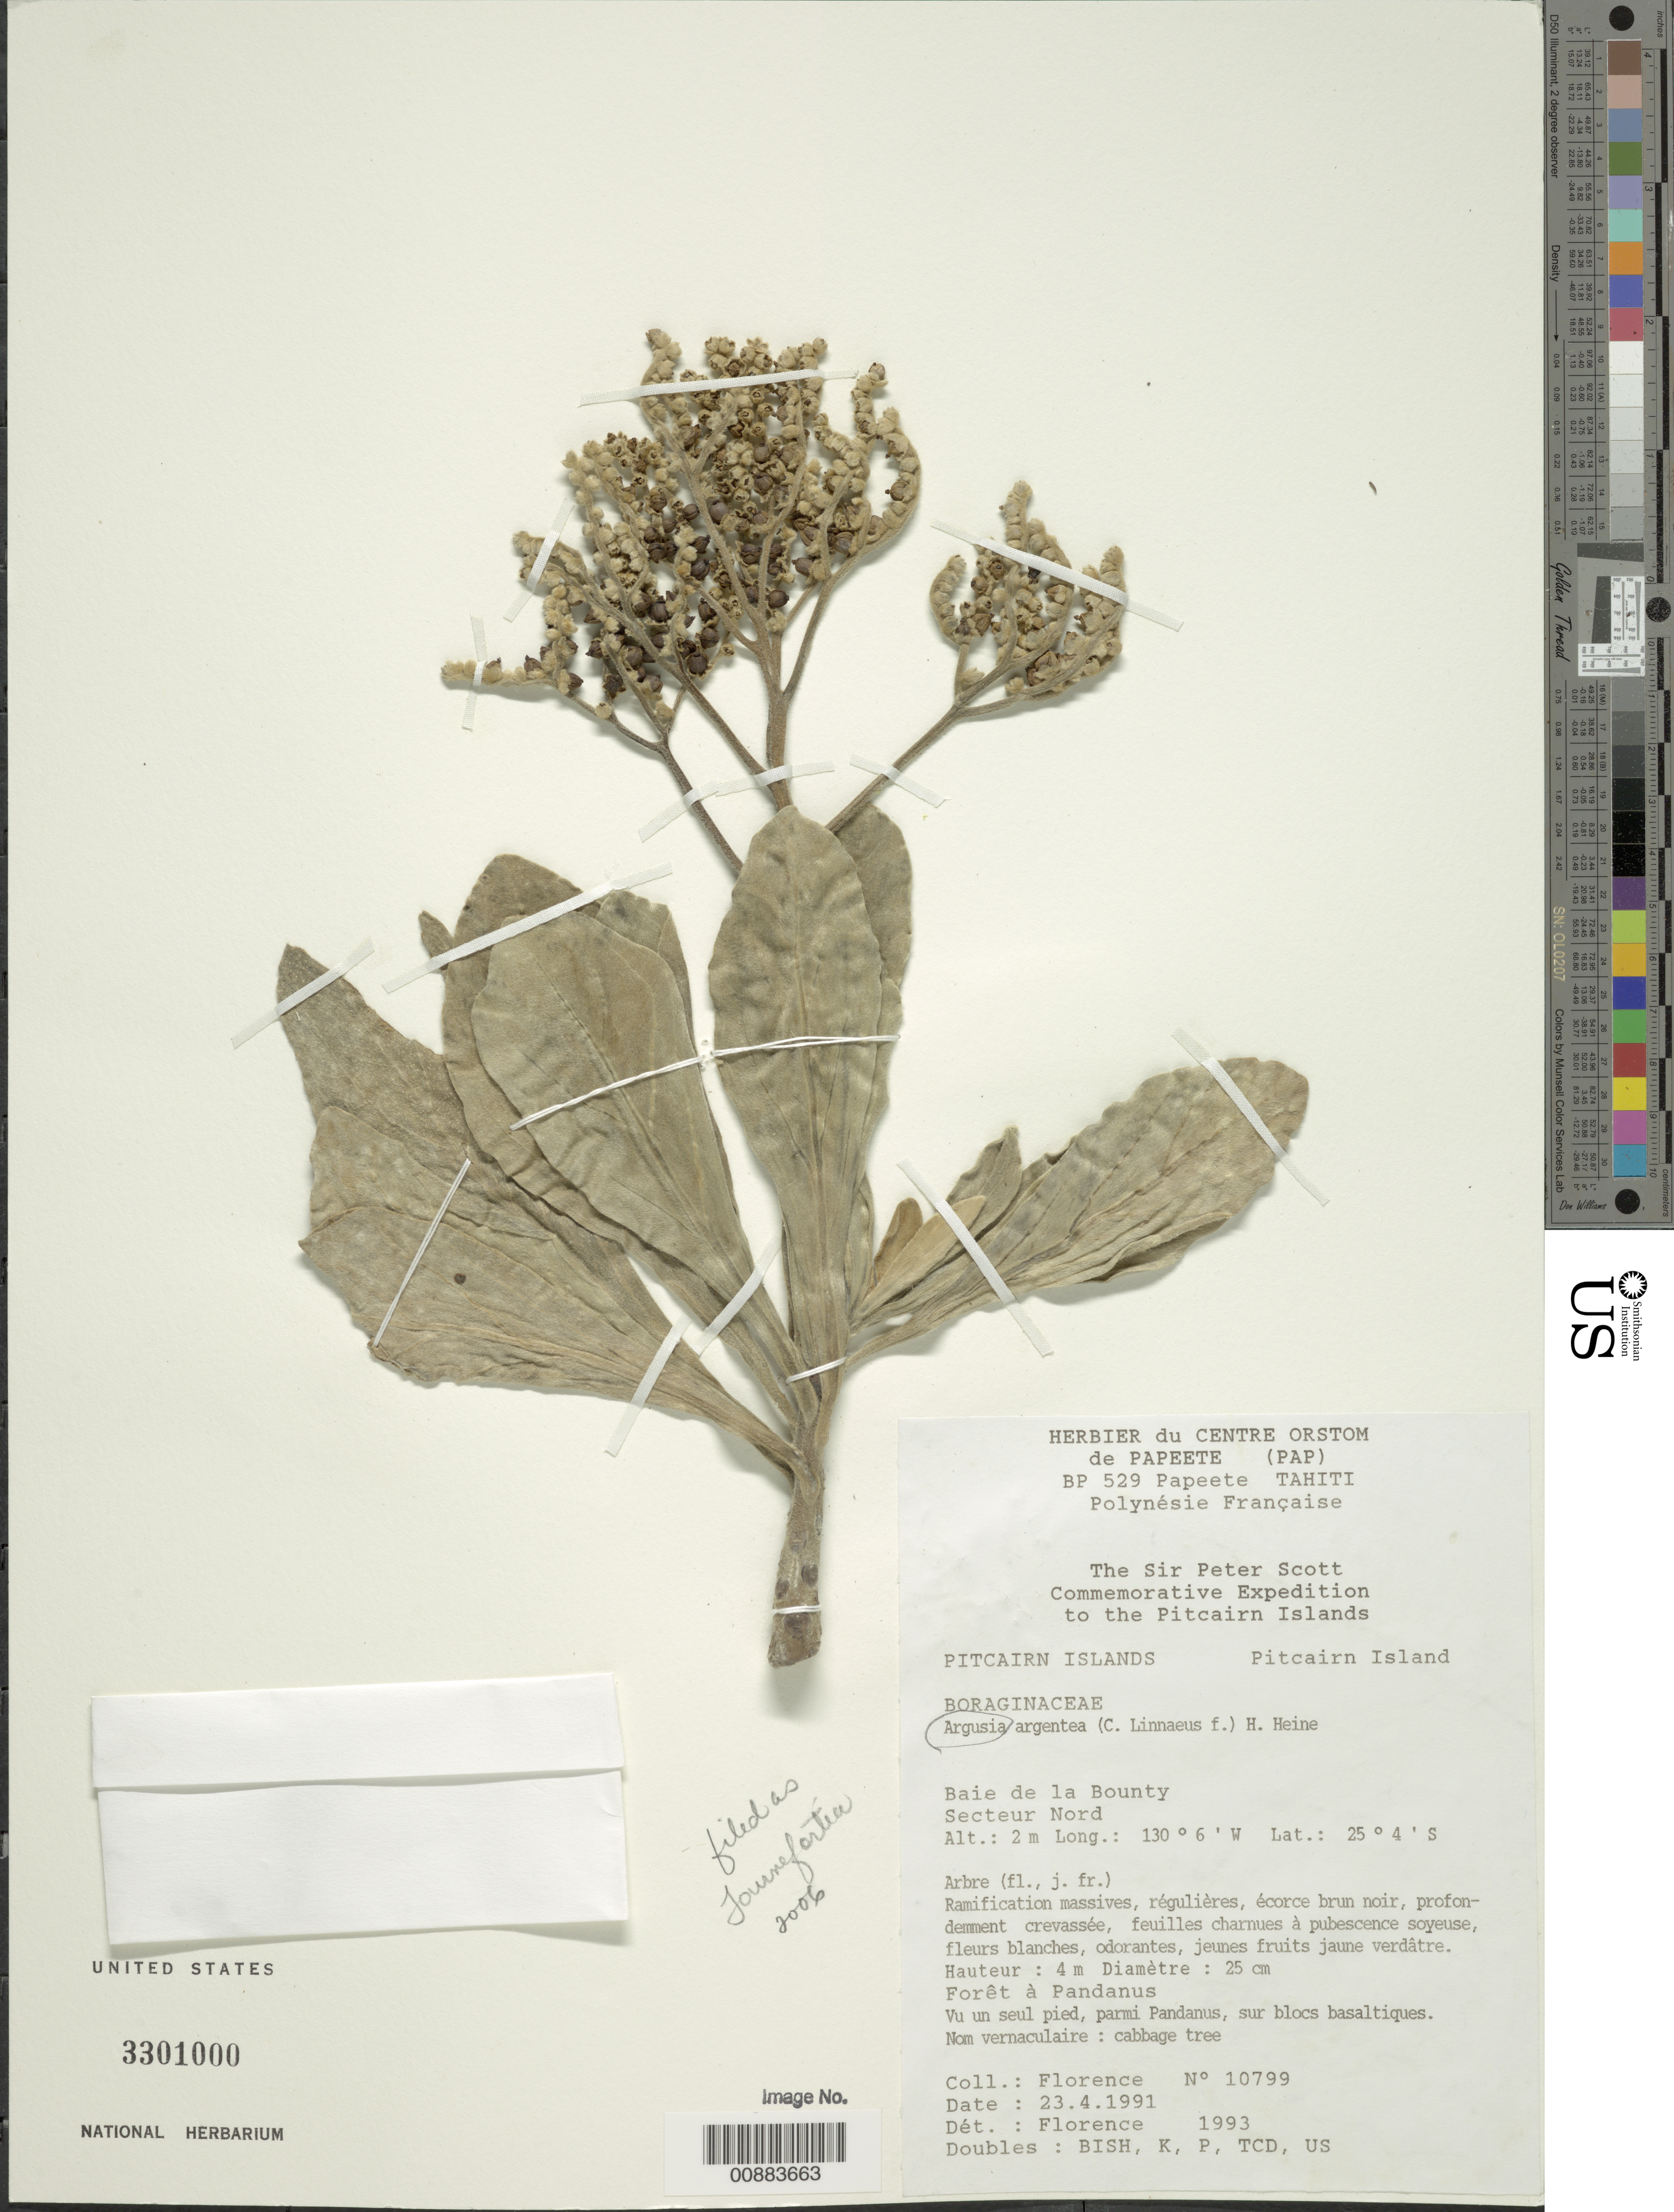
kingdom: Plantae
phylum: Tracheophyta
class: Magnoliopsida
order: Boraginales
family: Heliotropiaceae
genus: Heliotropium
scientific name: Heliotropium arboreum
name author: (Blanco) Mabberley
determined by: Wagner, W. L., (BOT), Smithsonian Institution - National Museum of Natural History (UNITED STATES)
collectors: J. Florence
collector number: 10799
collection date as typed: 23 Apr 1991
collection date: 1991-04-23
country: Pitcairn Islands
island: Pitcairn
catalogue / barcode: US 3301000